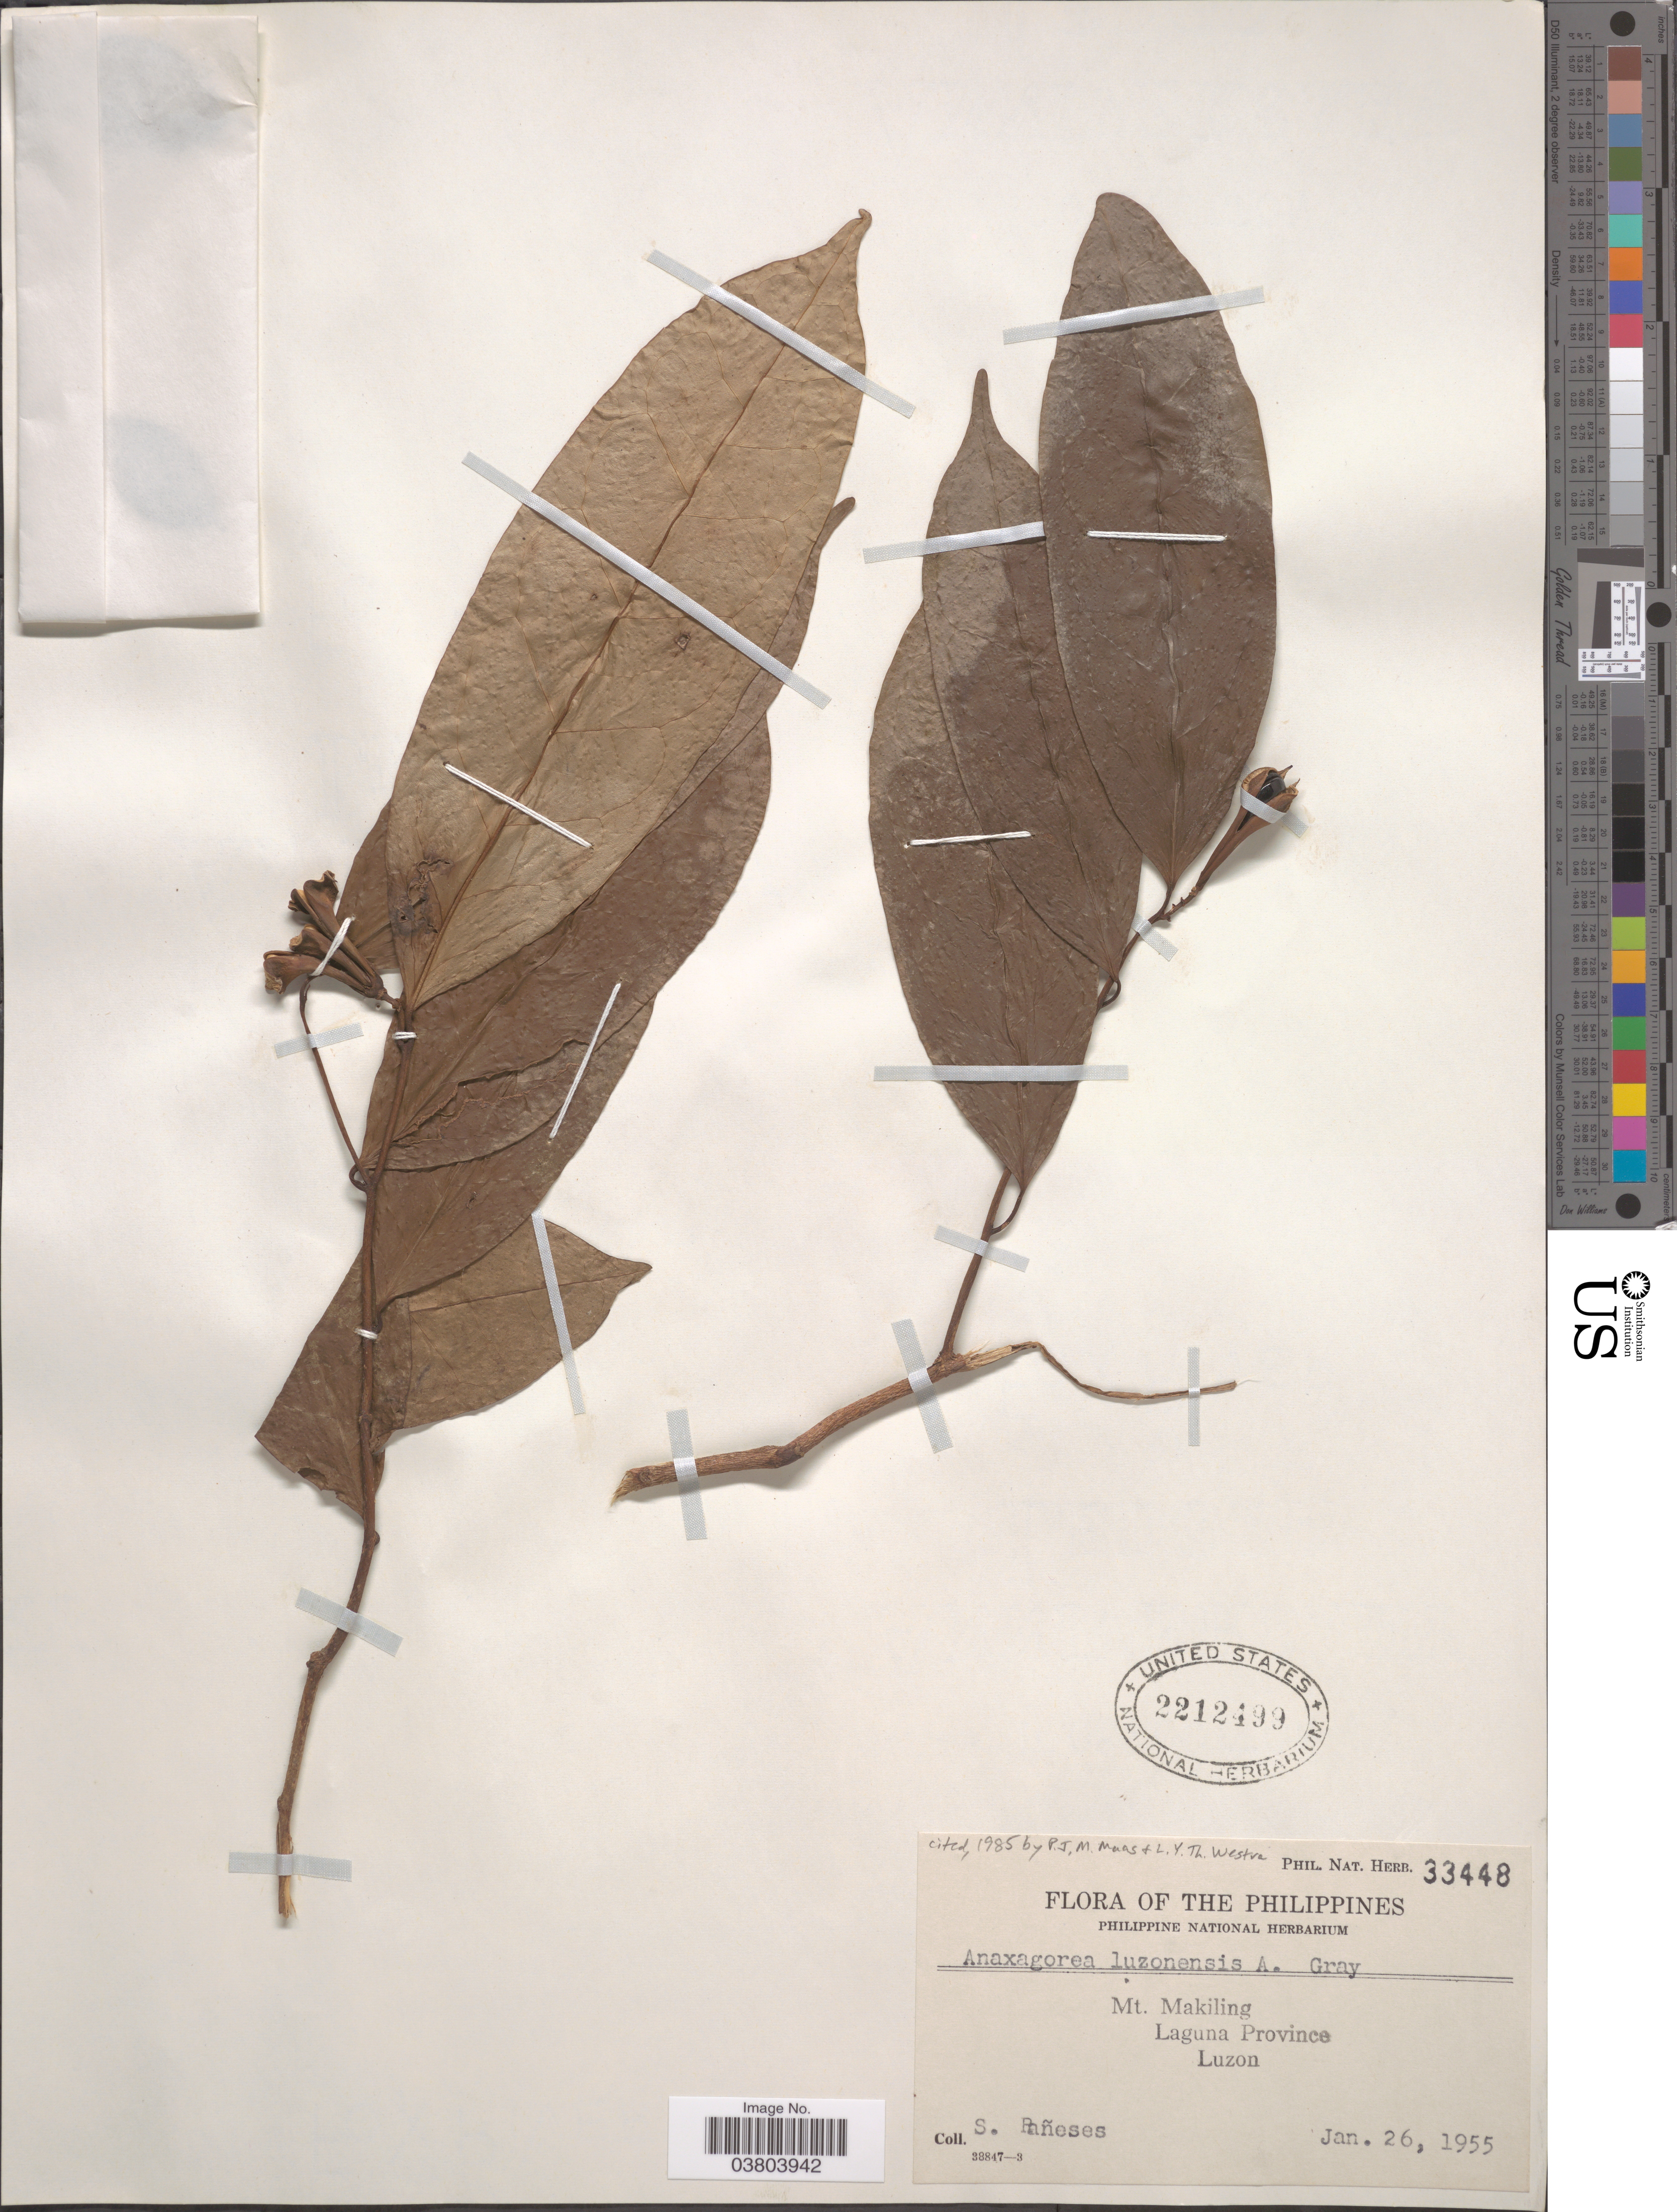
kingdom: Plantae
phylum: Tracheophyta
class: Magnoliopsida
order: Magnoliales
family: Annonaceae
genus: Anaxagorea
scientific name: Anaxagorea luzonensis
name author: A. Gray in Wilkes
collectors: S. Rañeses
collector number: Phil. Nat. Herb. 33448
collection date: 1955-01-26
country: Philippines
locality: Mt. Makiling. Laguna Province. Luzon.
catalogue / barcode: US 2212499